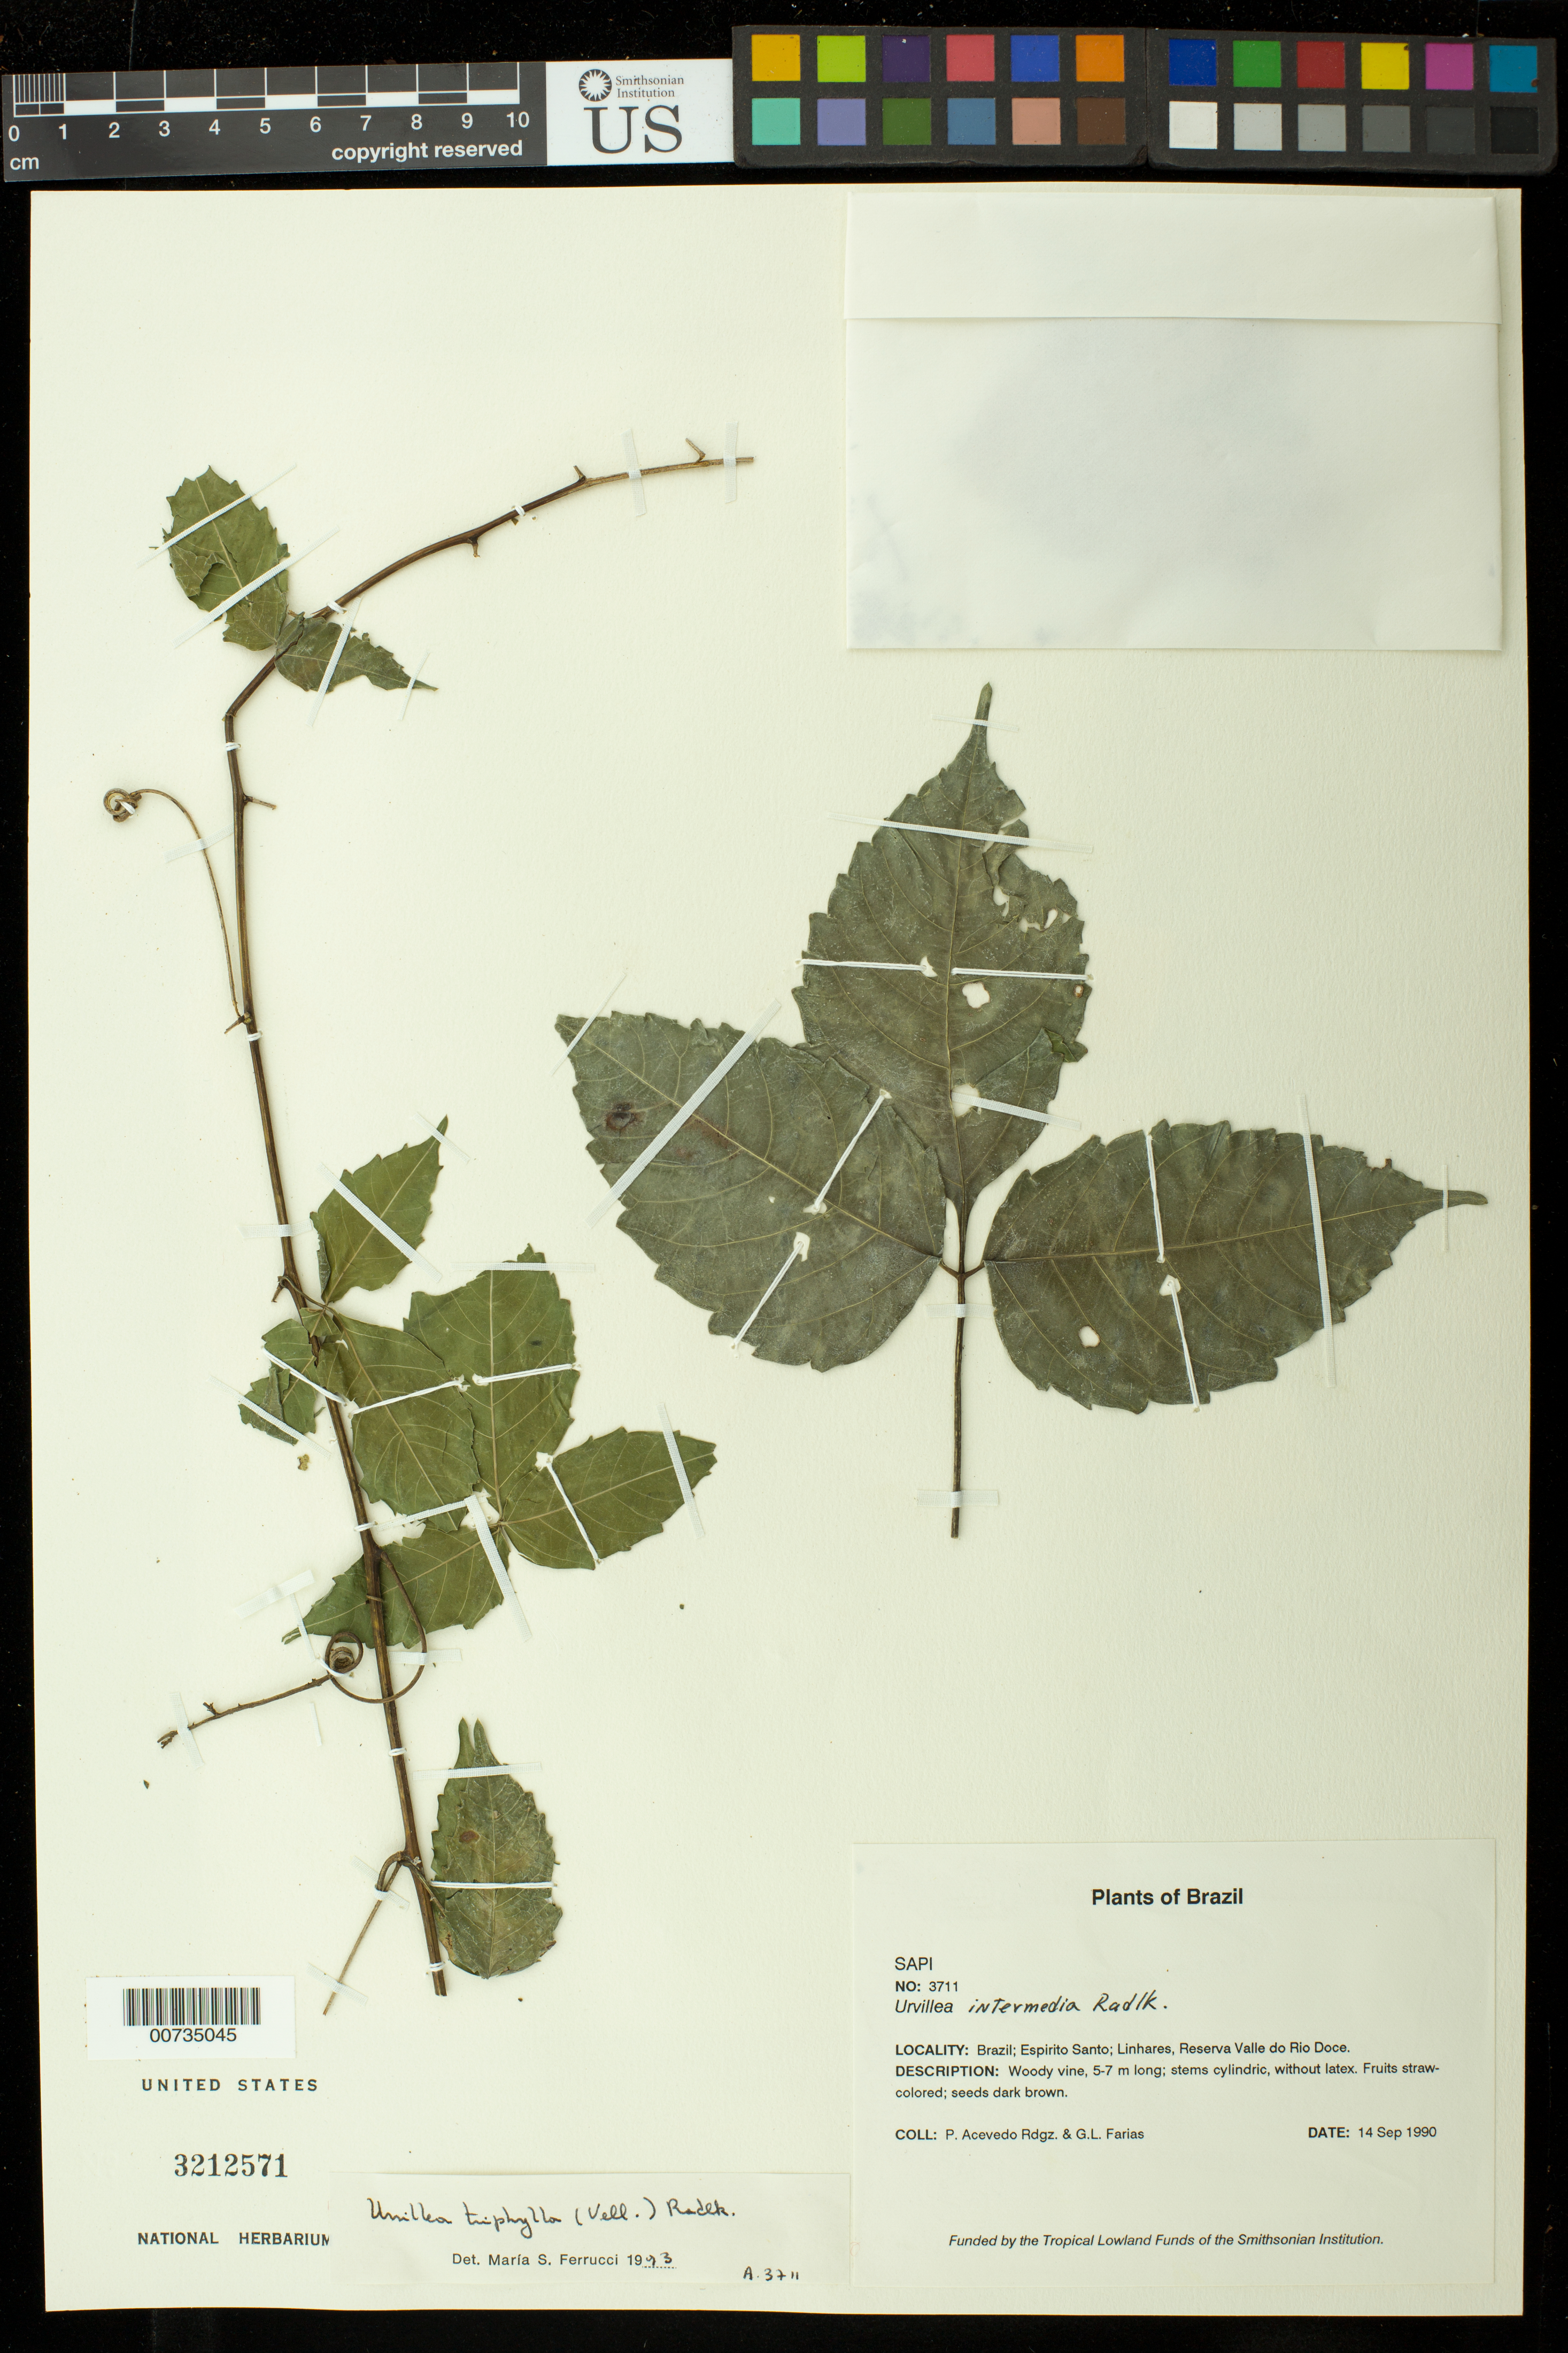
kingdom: Plantae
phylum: Tracheophyta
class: Magnoliopsida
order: Sapindales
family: Sapindaceae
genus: Urvillea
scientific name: Urvillea triphylla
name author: Radlk.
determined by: Ferrucci, María S.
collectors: P. Acevedo-Rodr. & G. Farias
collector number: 3711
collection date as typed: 14 Sep 1990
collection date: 1990-09-14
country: Brazil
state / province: Espirito Santo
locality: Espirito Santo; Linhares, Reserva Valle do Río Doce.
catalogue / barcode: US 3212571